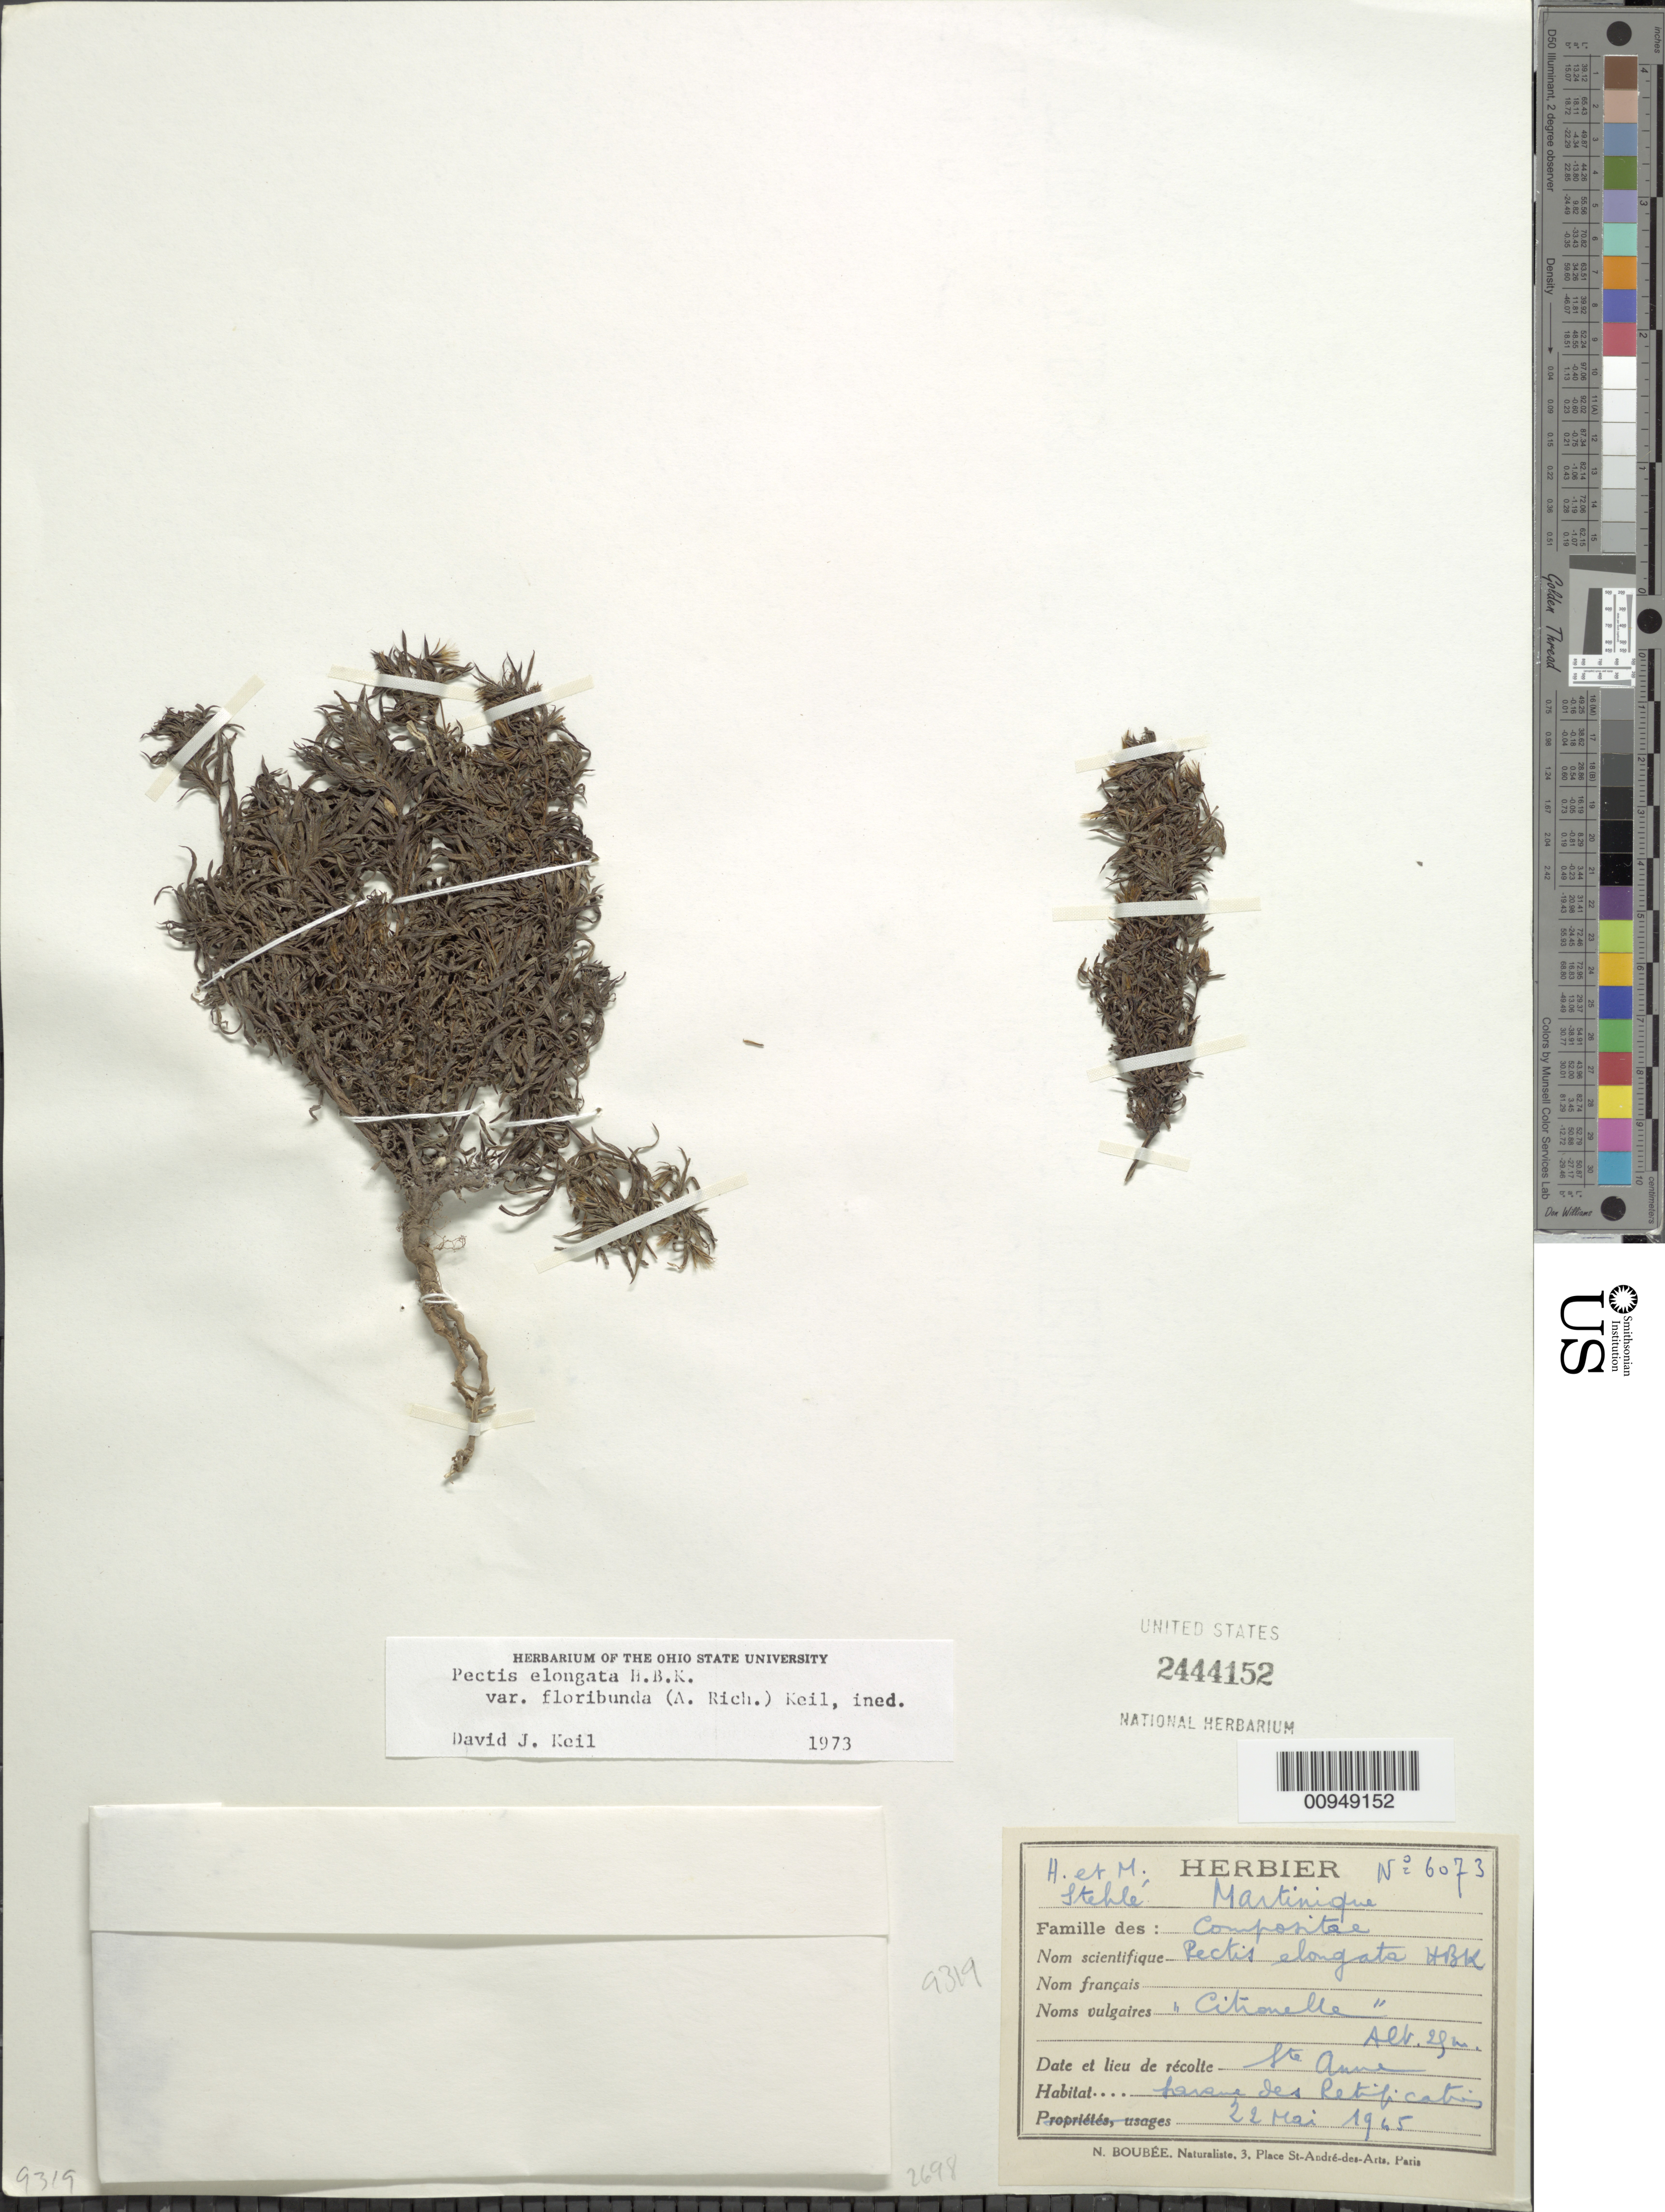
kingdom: Plantae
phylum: Tracheophyta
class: Magnoliopsida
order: Asterales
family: Asteraceae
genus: Pectis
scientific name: Pectis elongata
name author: Kunth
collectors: H. Stehlé & M. Stehlé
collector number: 6073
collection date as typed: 22 May 1945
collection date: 1945-05-22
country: Martinique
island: Martinique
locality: St. Anne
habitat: Savane des "retificates"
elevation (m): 25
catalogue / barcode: US 2444152